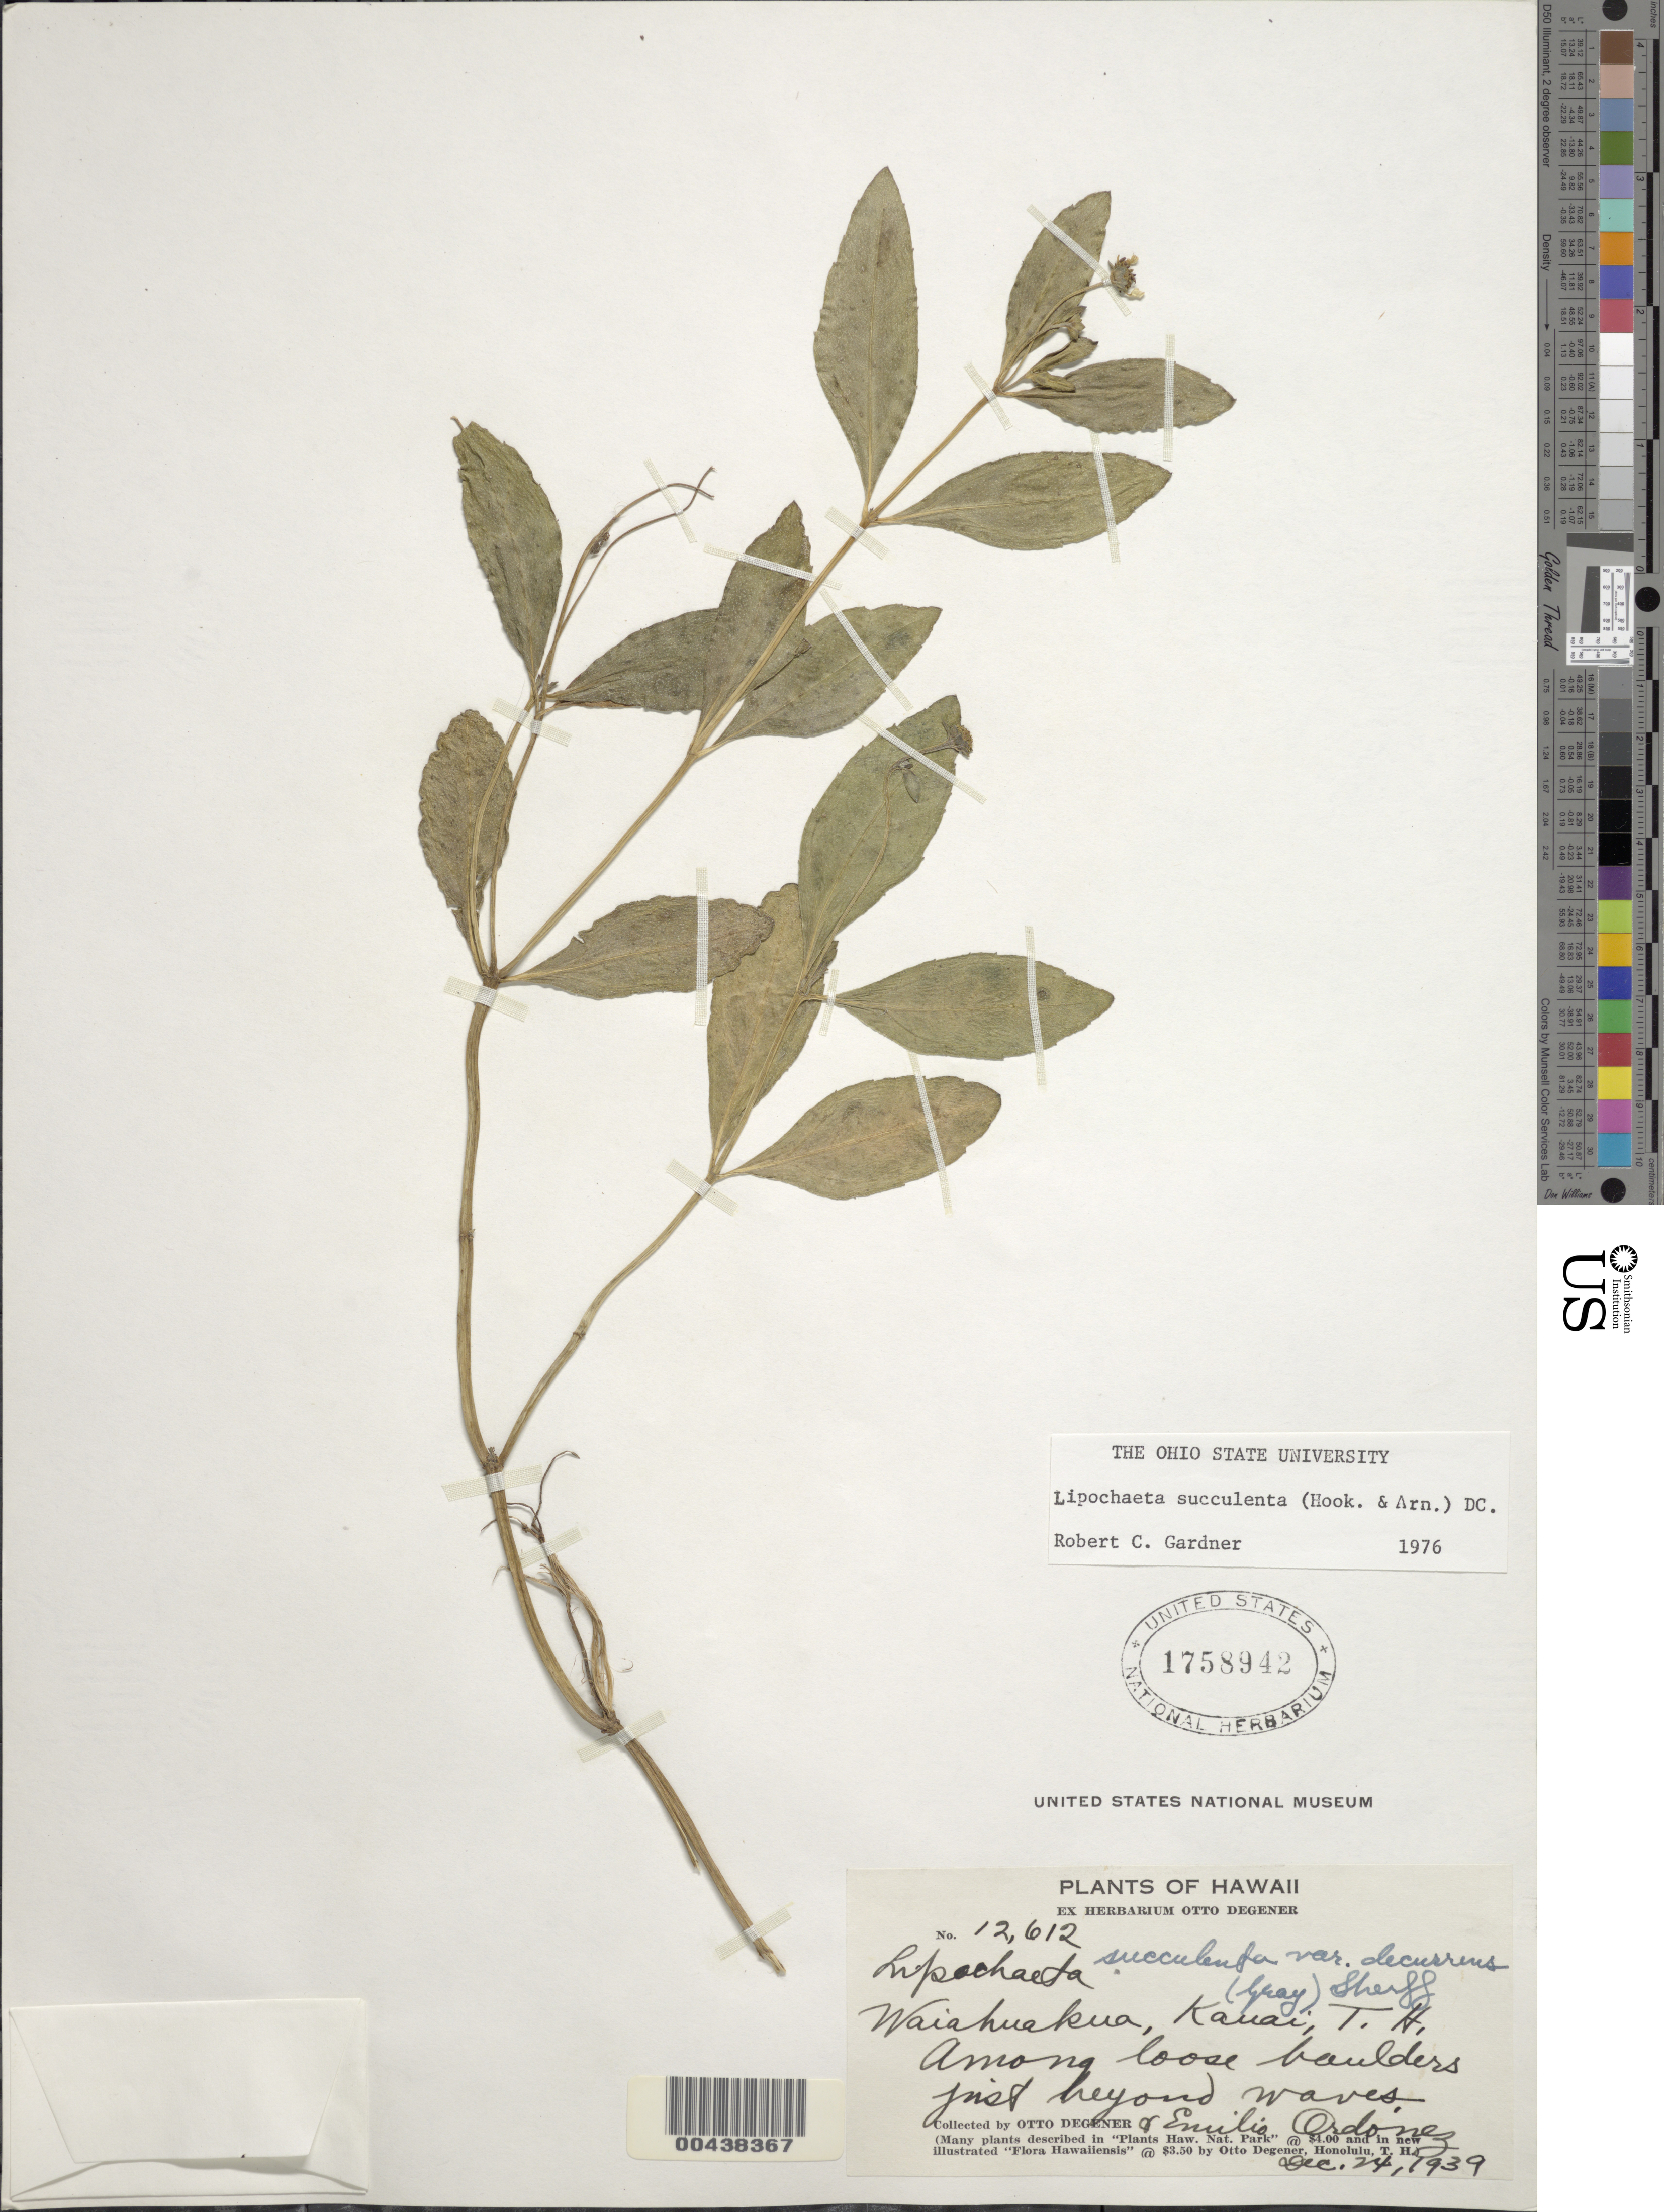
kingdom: Plantae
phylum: Tracheophyta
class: Magnoliopsida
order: Asterales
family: Asteraceae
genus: Lipochaeta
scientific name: Lipochaeta succulenta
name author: (Hook. & Arn.) DC.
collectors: O. Degener & E. Ordonez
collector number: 12612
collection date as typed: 24 Dec 1939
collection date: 1939-12-24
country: United States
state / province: Hawaii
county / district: Kauai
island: Kaua'i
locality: Waiahuakua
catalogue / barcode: US 1758942